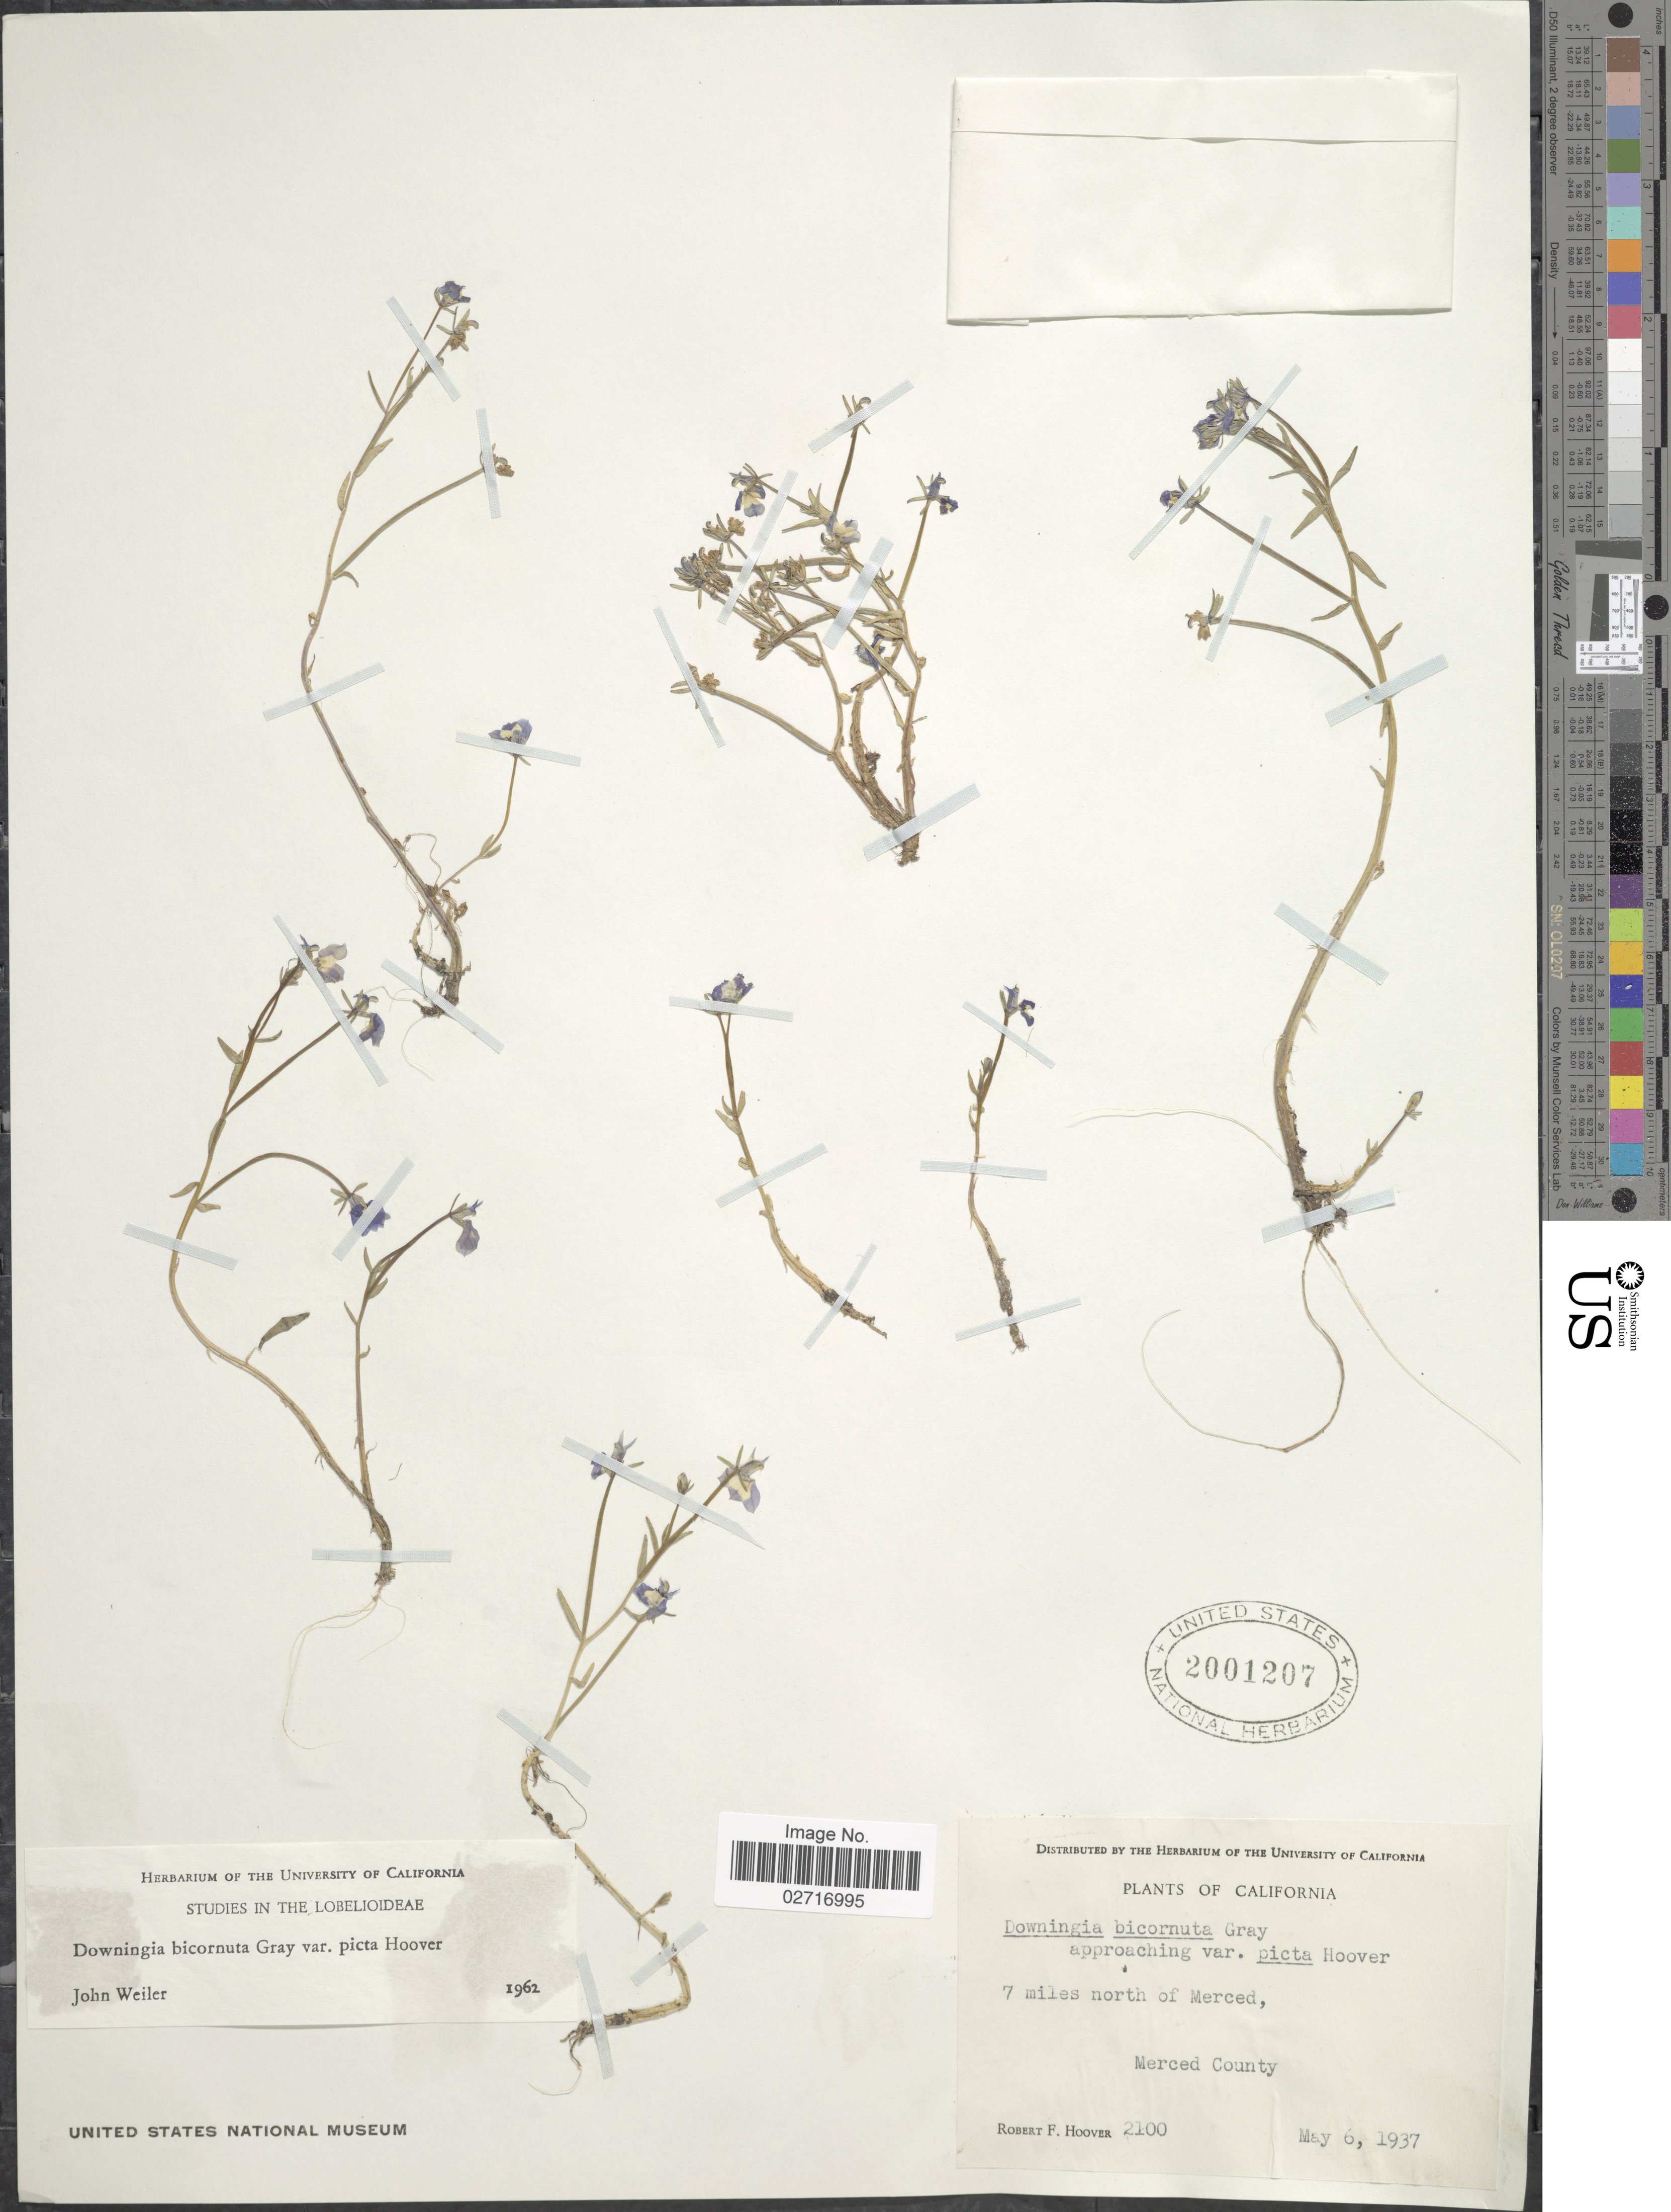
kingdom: Plantae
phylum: Tracheophyta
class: Magnoliopsida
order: Asterales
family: Campanulaceae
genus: Downingia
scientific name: Downingia bicornuta var. picta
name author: Hoover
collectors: R. F. Hoover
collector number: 2100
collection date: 1937-05-06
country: United States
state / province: California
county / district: Merced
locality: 7 miles north of Merced, Merced County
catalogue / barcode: US 2001207